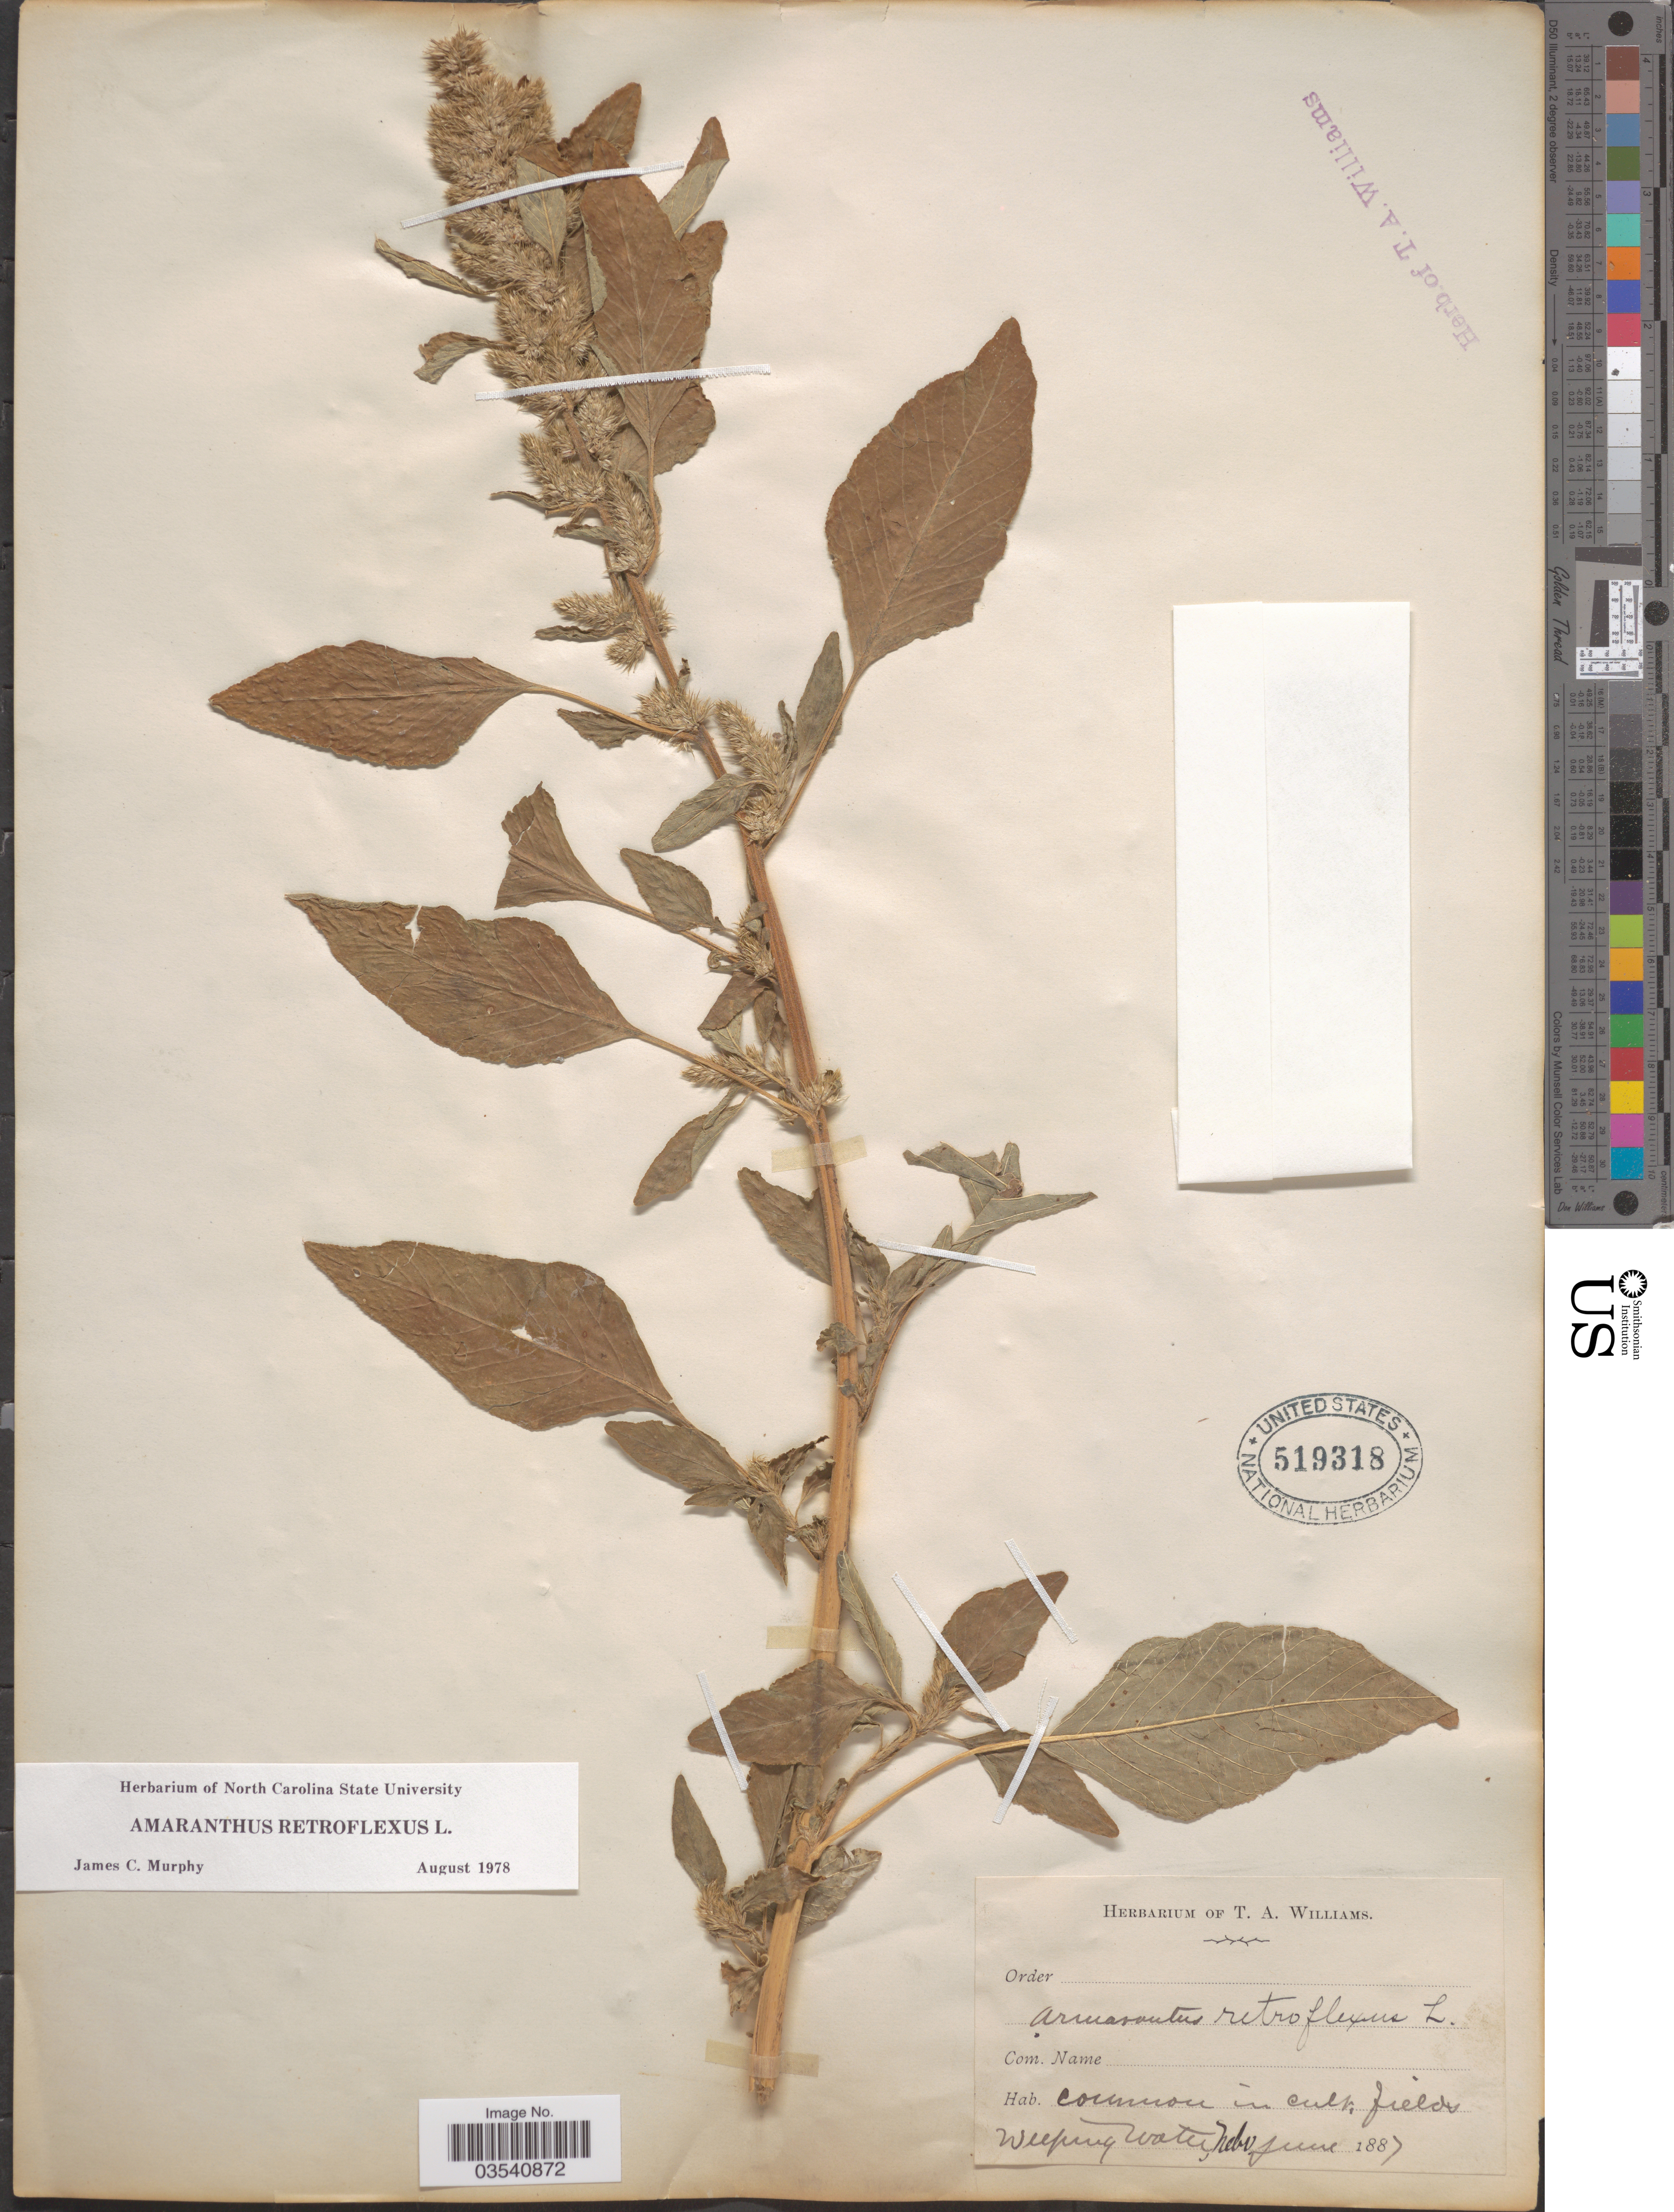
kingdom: Plantae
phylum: Tracheophyta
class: Magnoliopsida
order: Caryophyllales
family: Amaranthaceae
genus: Amaranthus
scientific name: Amaranthus retroflexus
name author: L.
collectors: ex herb. Thos. A. Williams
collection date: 1887-06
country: United States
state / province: Nebraska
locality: Weeping Water.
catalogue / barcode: US 519318